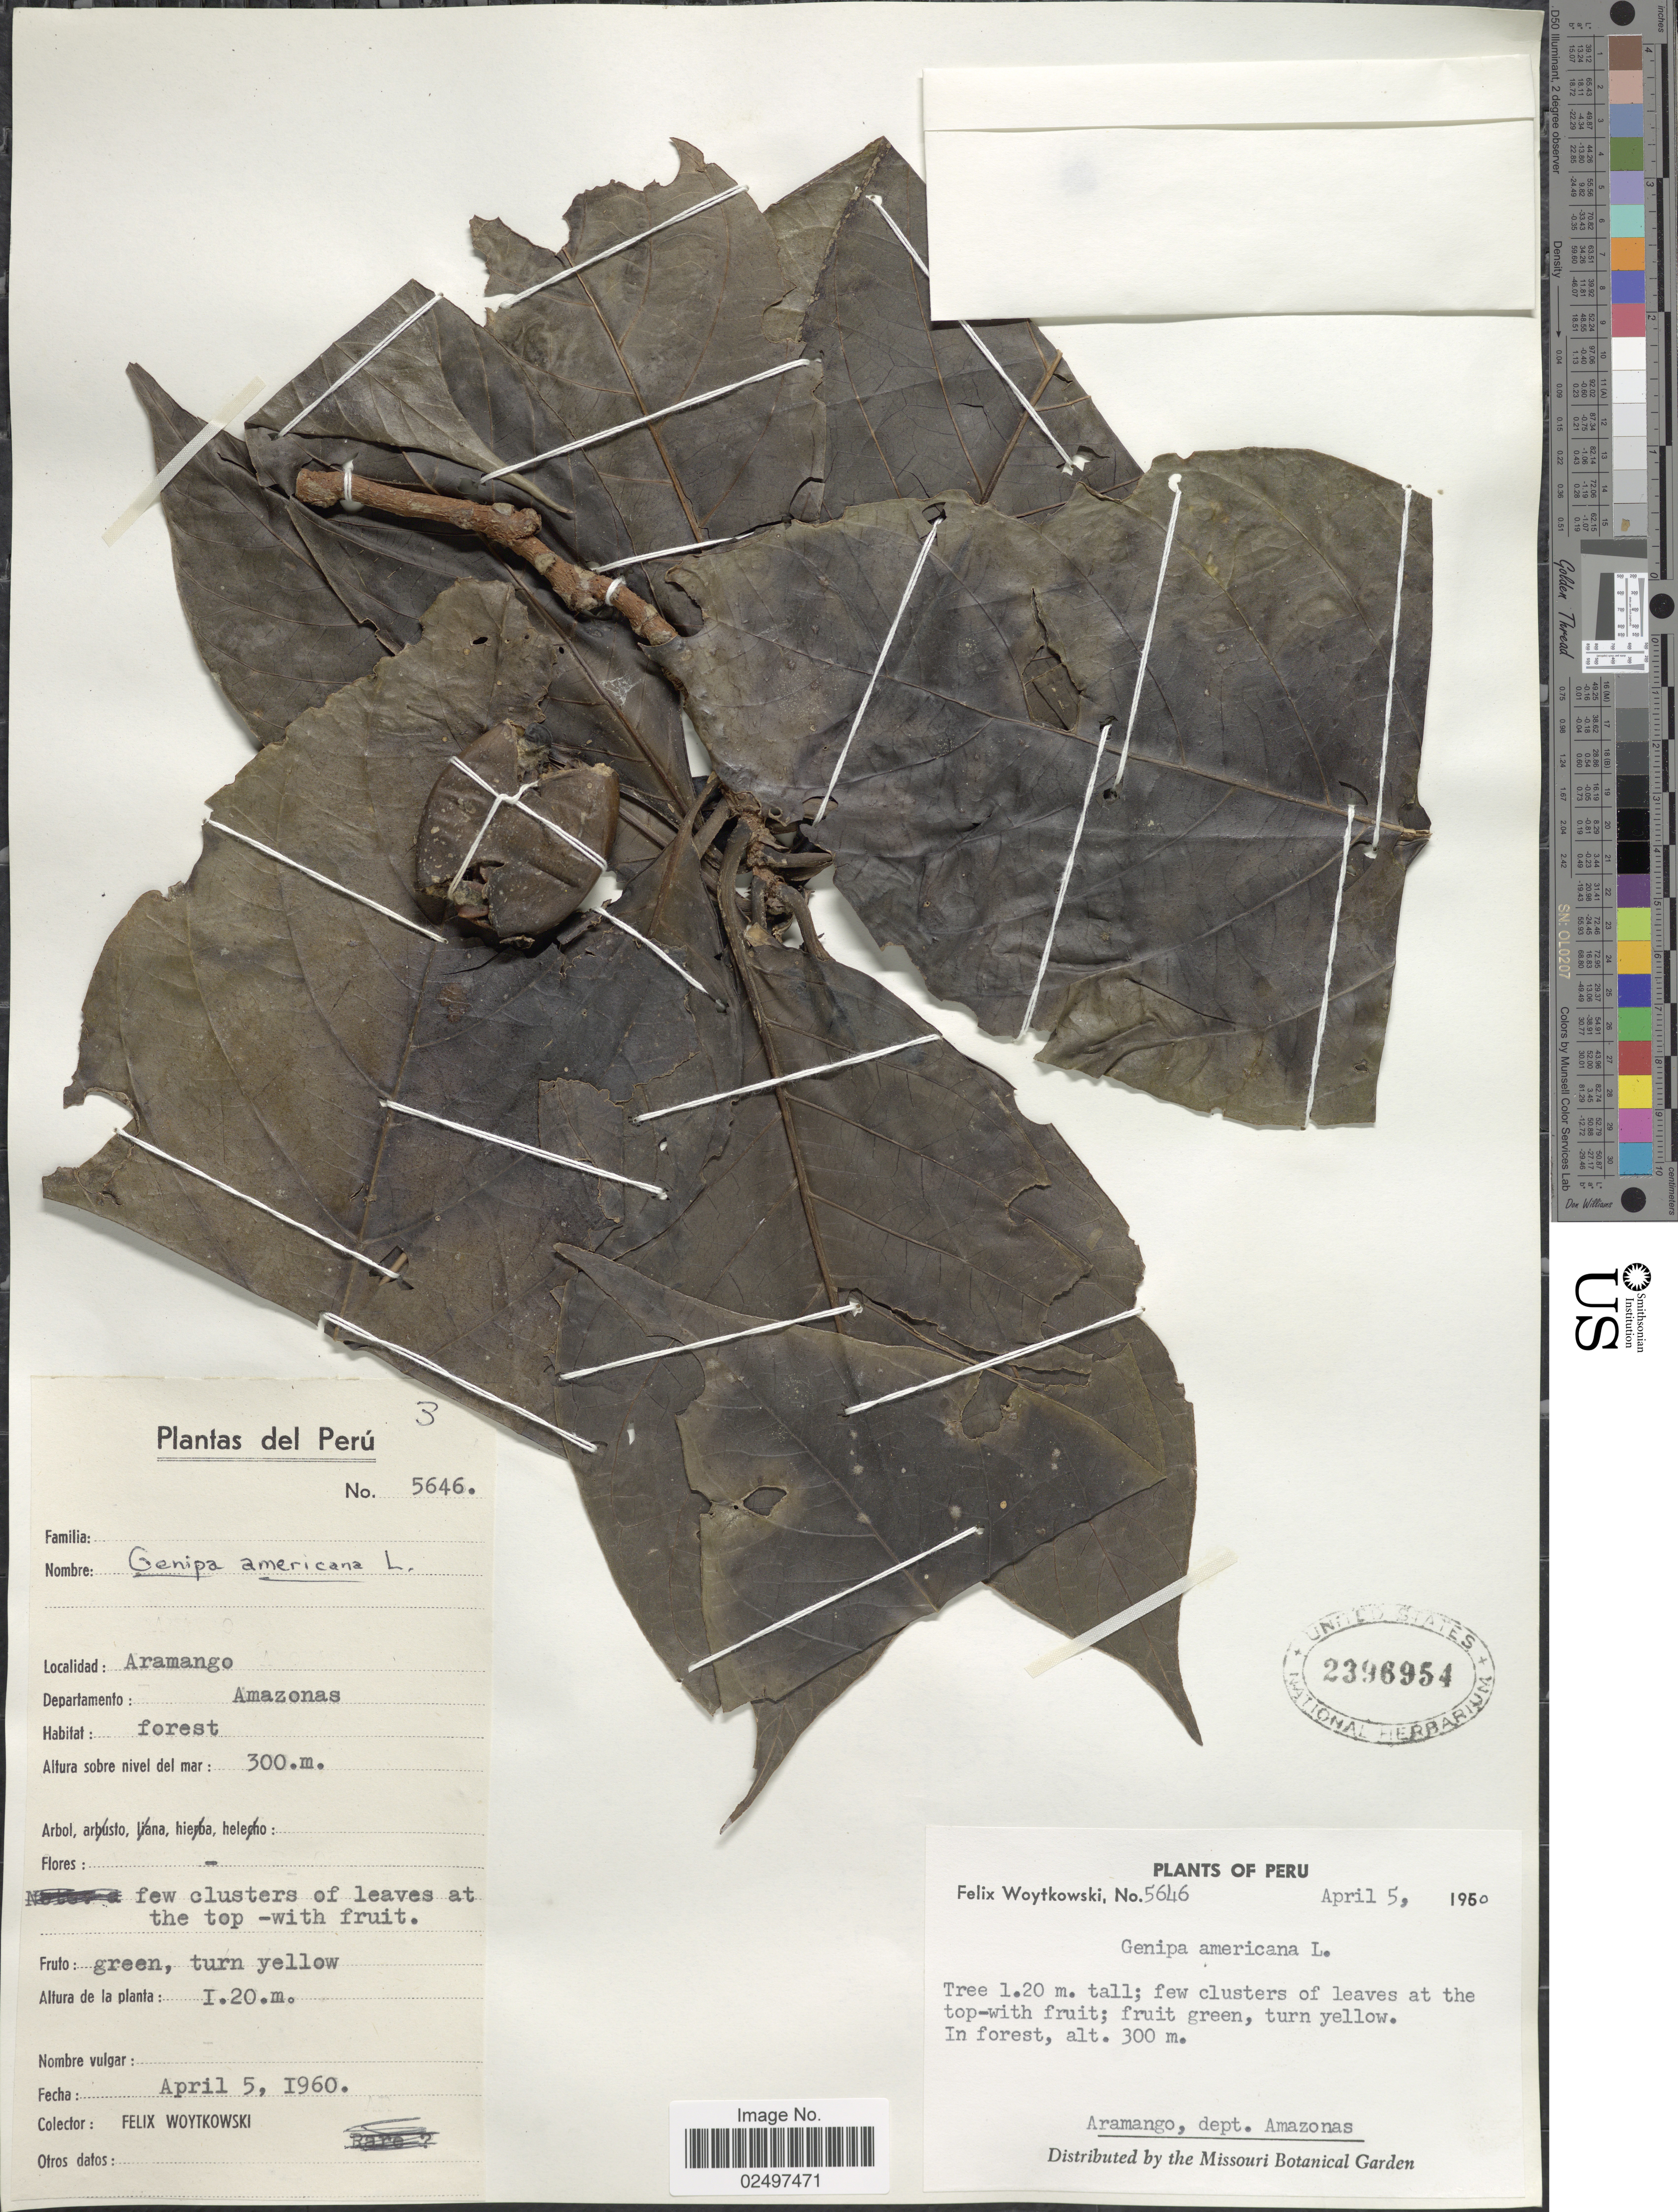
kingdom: Plantae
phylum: Tracheophyta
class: Magnoliopsida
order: Gentianales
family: Rubiaceae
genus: Genipa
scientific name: Genipa americana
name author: L.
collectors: F. Woytkowski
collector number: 5646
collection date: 1960-04-05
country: Peru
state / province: Amazonas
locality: Aramango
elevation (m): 300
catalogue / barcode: US 2396954